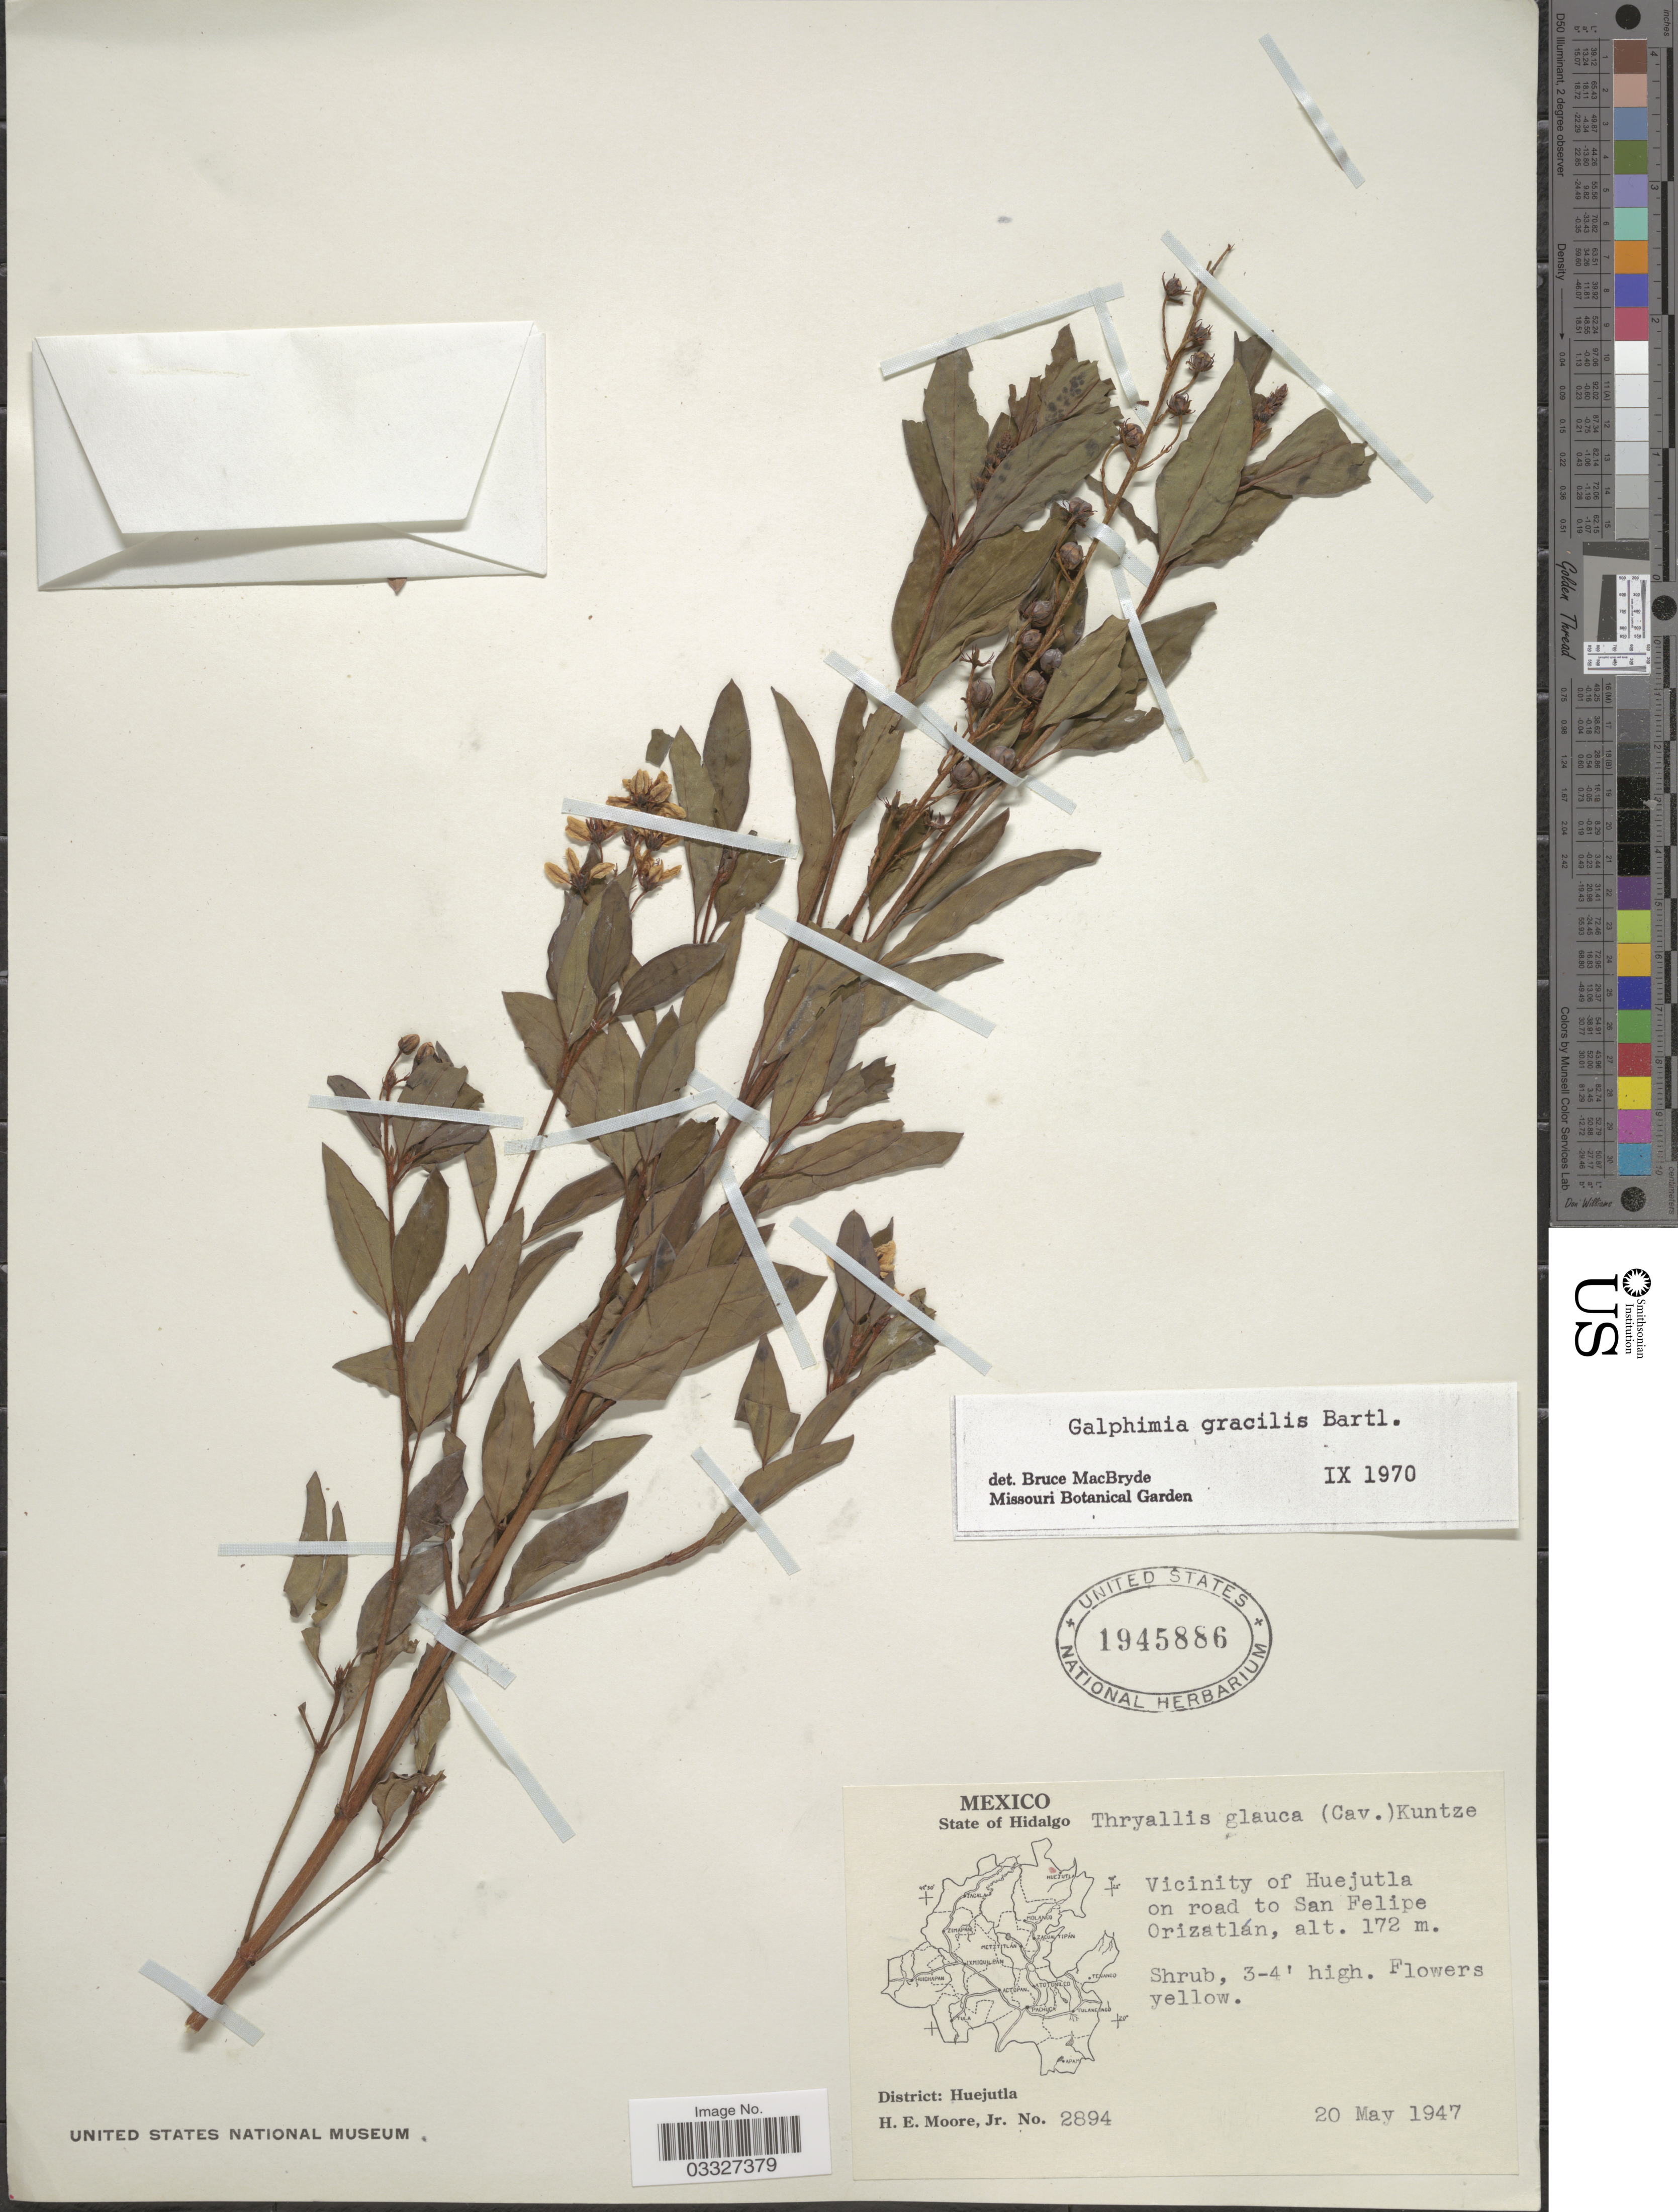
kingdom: Plantae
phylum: Tracheophyta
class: Magnoliopsida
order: Malpighiales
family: Malpighiaceae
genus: Galphimia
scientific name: Galphimia gracilis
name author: Bartl.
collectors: H. Moore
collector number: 2894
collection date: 1947-05-20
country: Mexico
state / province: Hidalgo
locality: Vicinity of Huejutla on road to San Felipe Orizatlán.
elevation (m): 172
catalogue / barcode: US 1945886